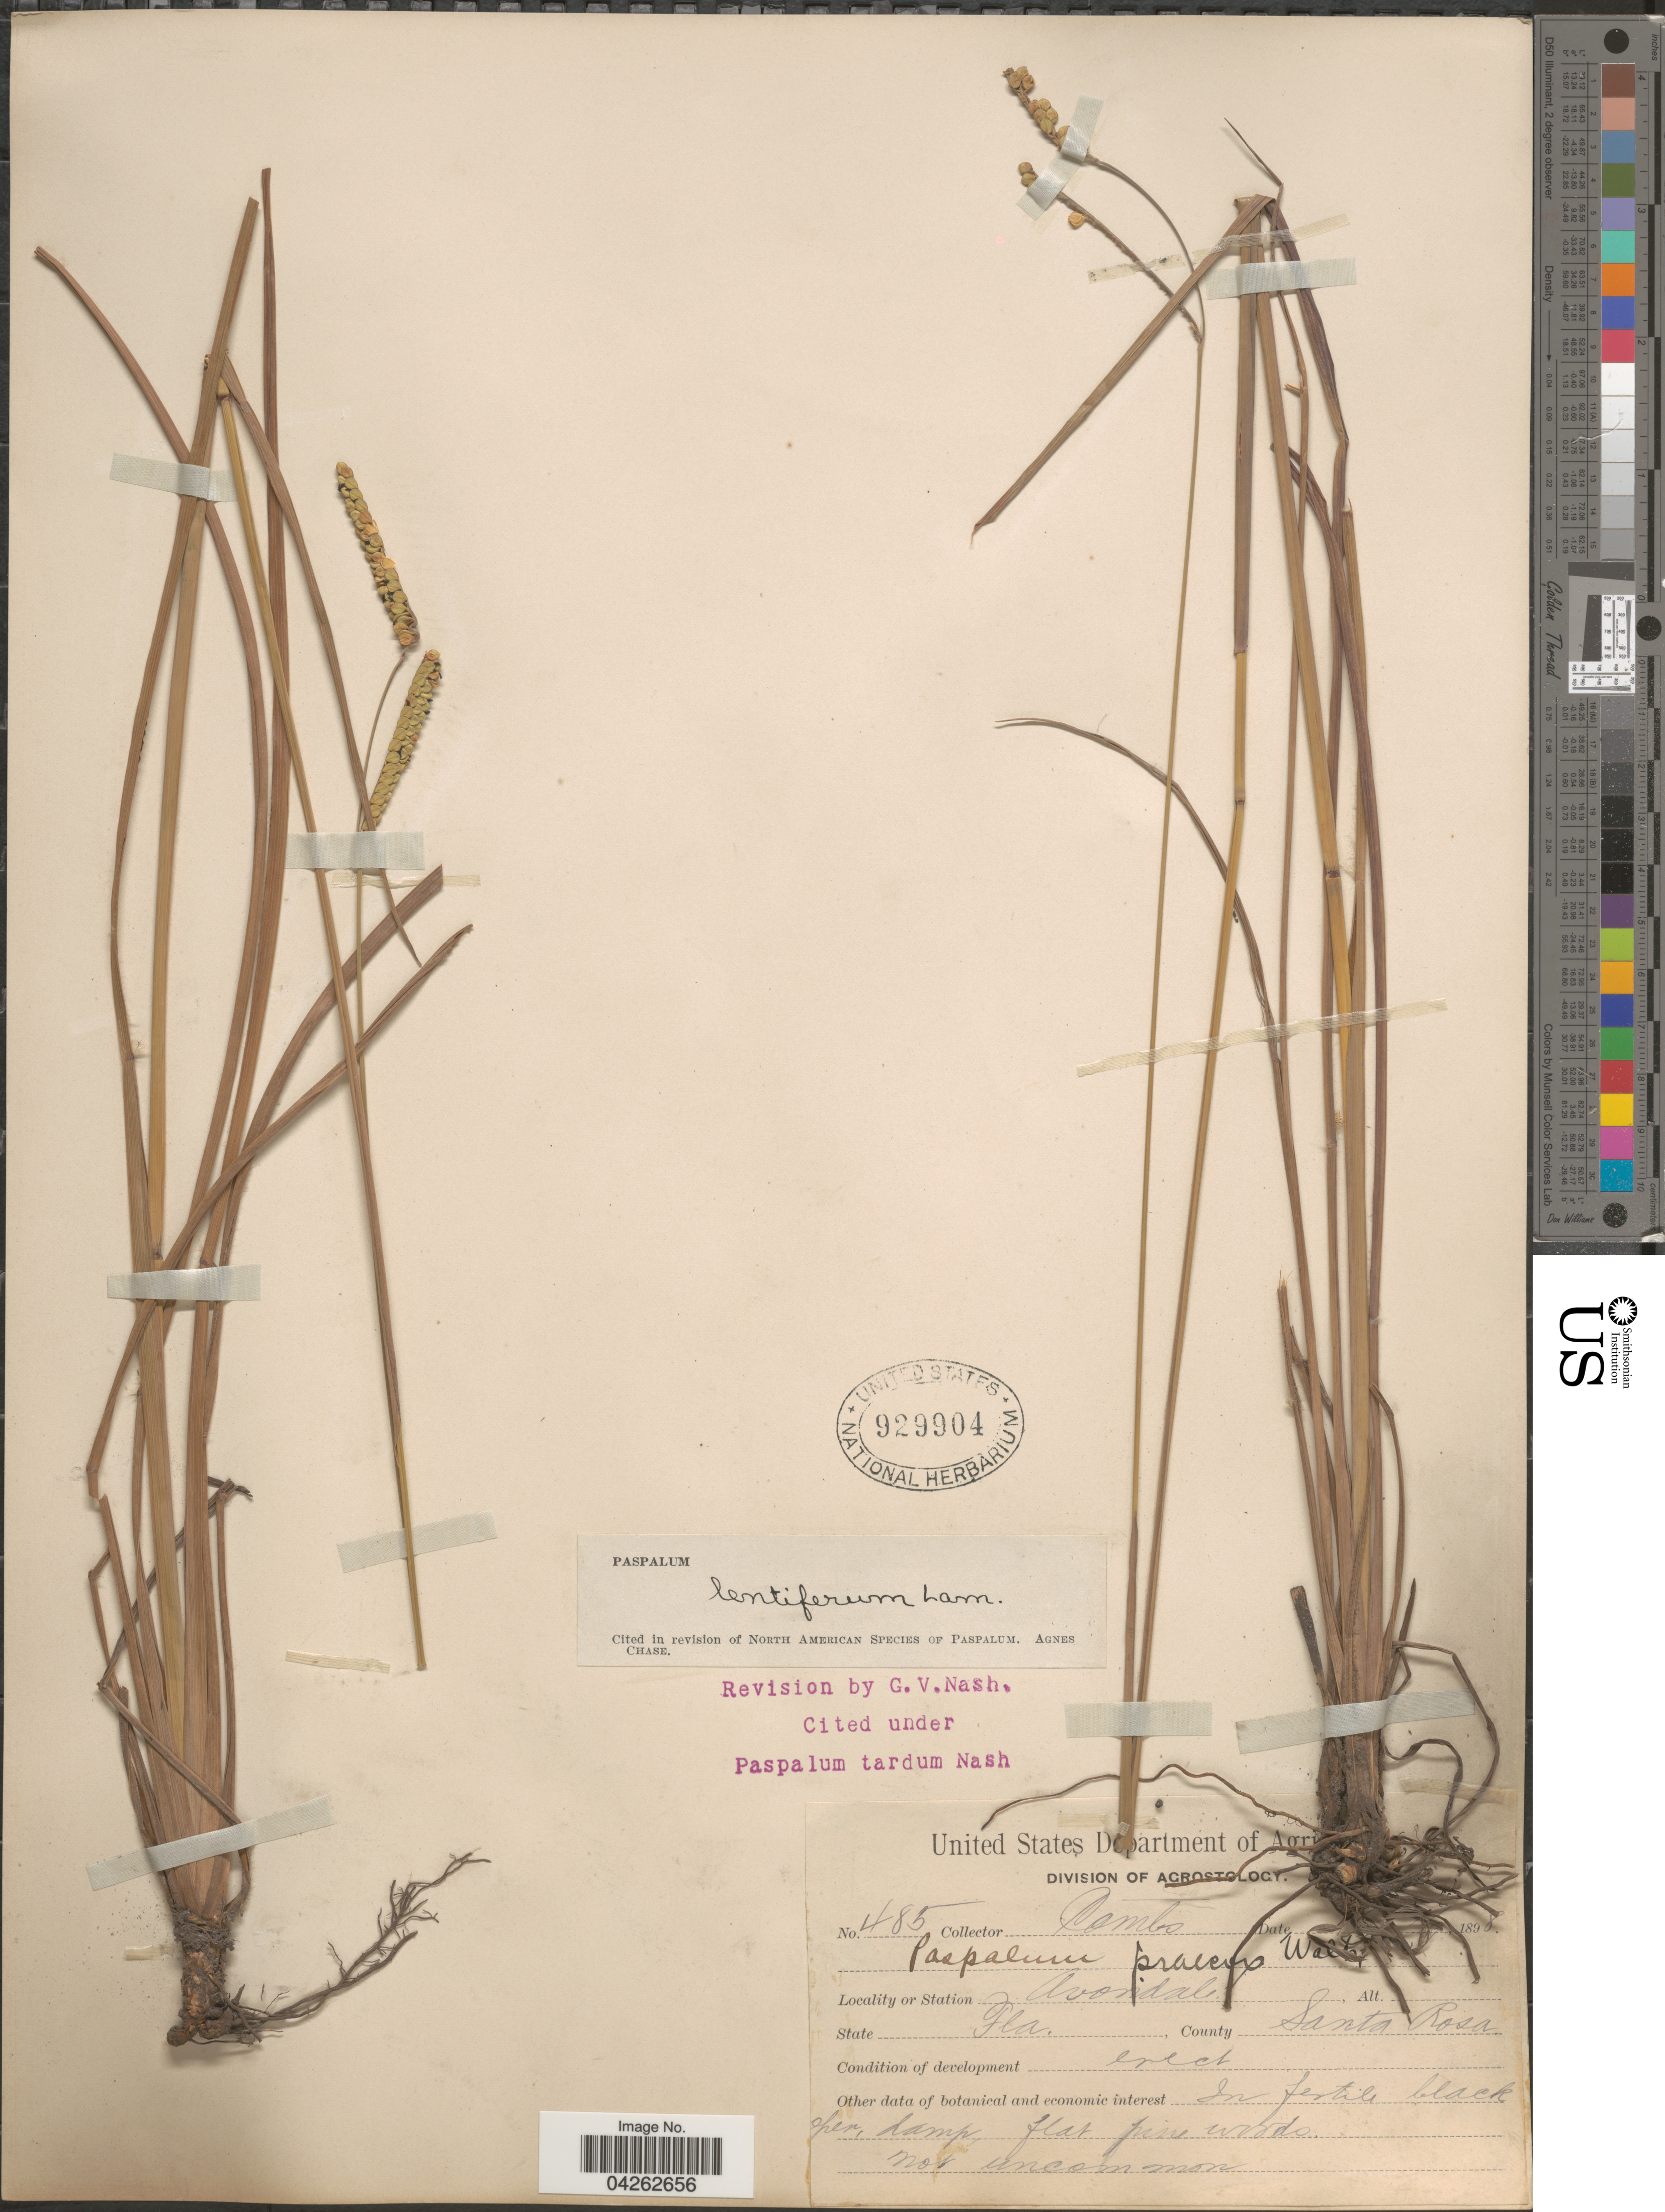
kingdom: Plantae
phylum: Tracheophyta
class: Liliopsida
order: Poales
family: Poaceae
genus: Paspalum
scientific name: Paspalum lentiferum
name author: Lam.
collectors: -. Combs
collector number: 485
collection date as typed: ! 1898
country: United States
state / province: Florida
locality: Avondale. County Santa Rosa.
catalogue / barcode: US 929904